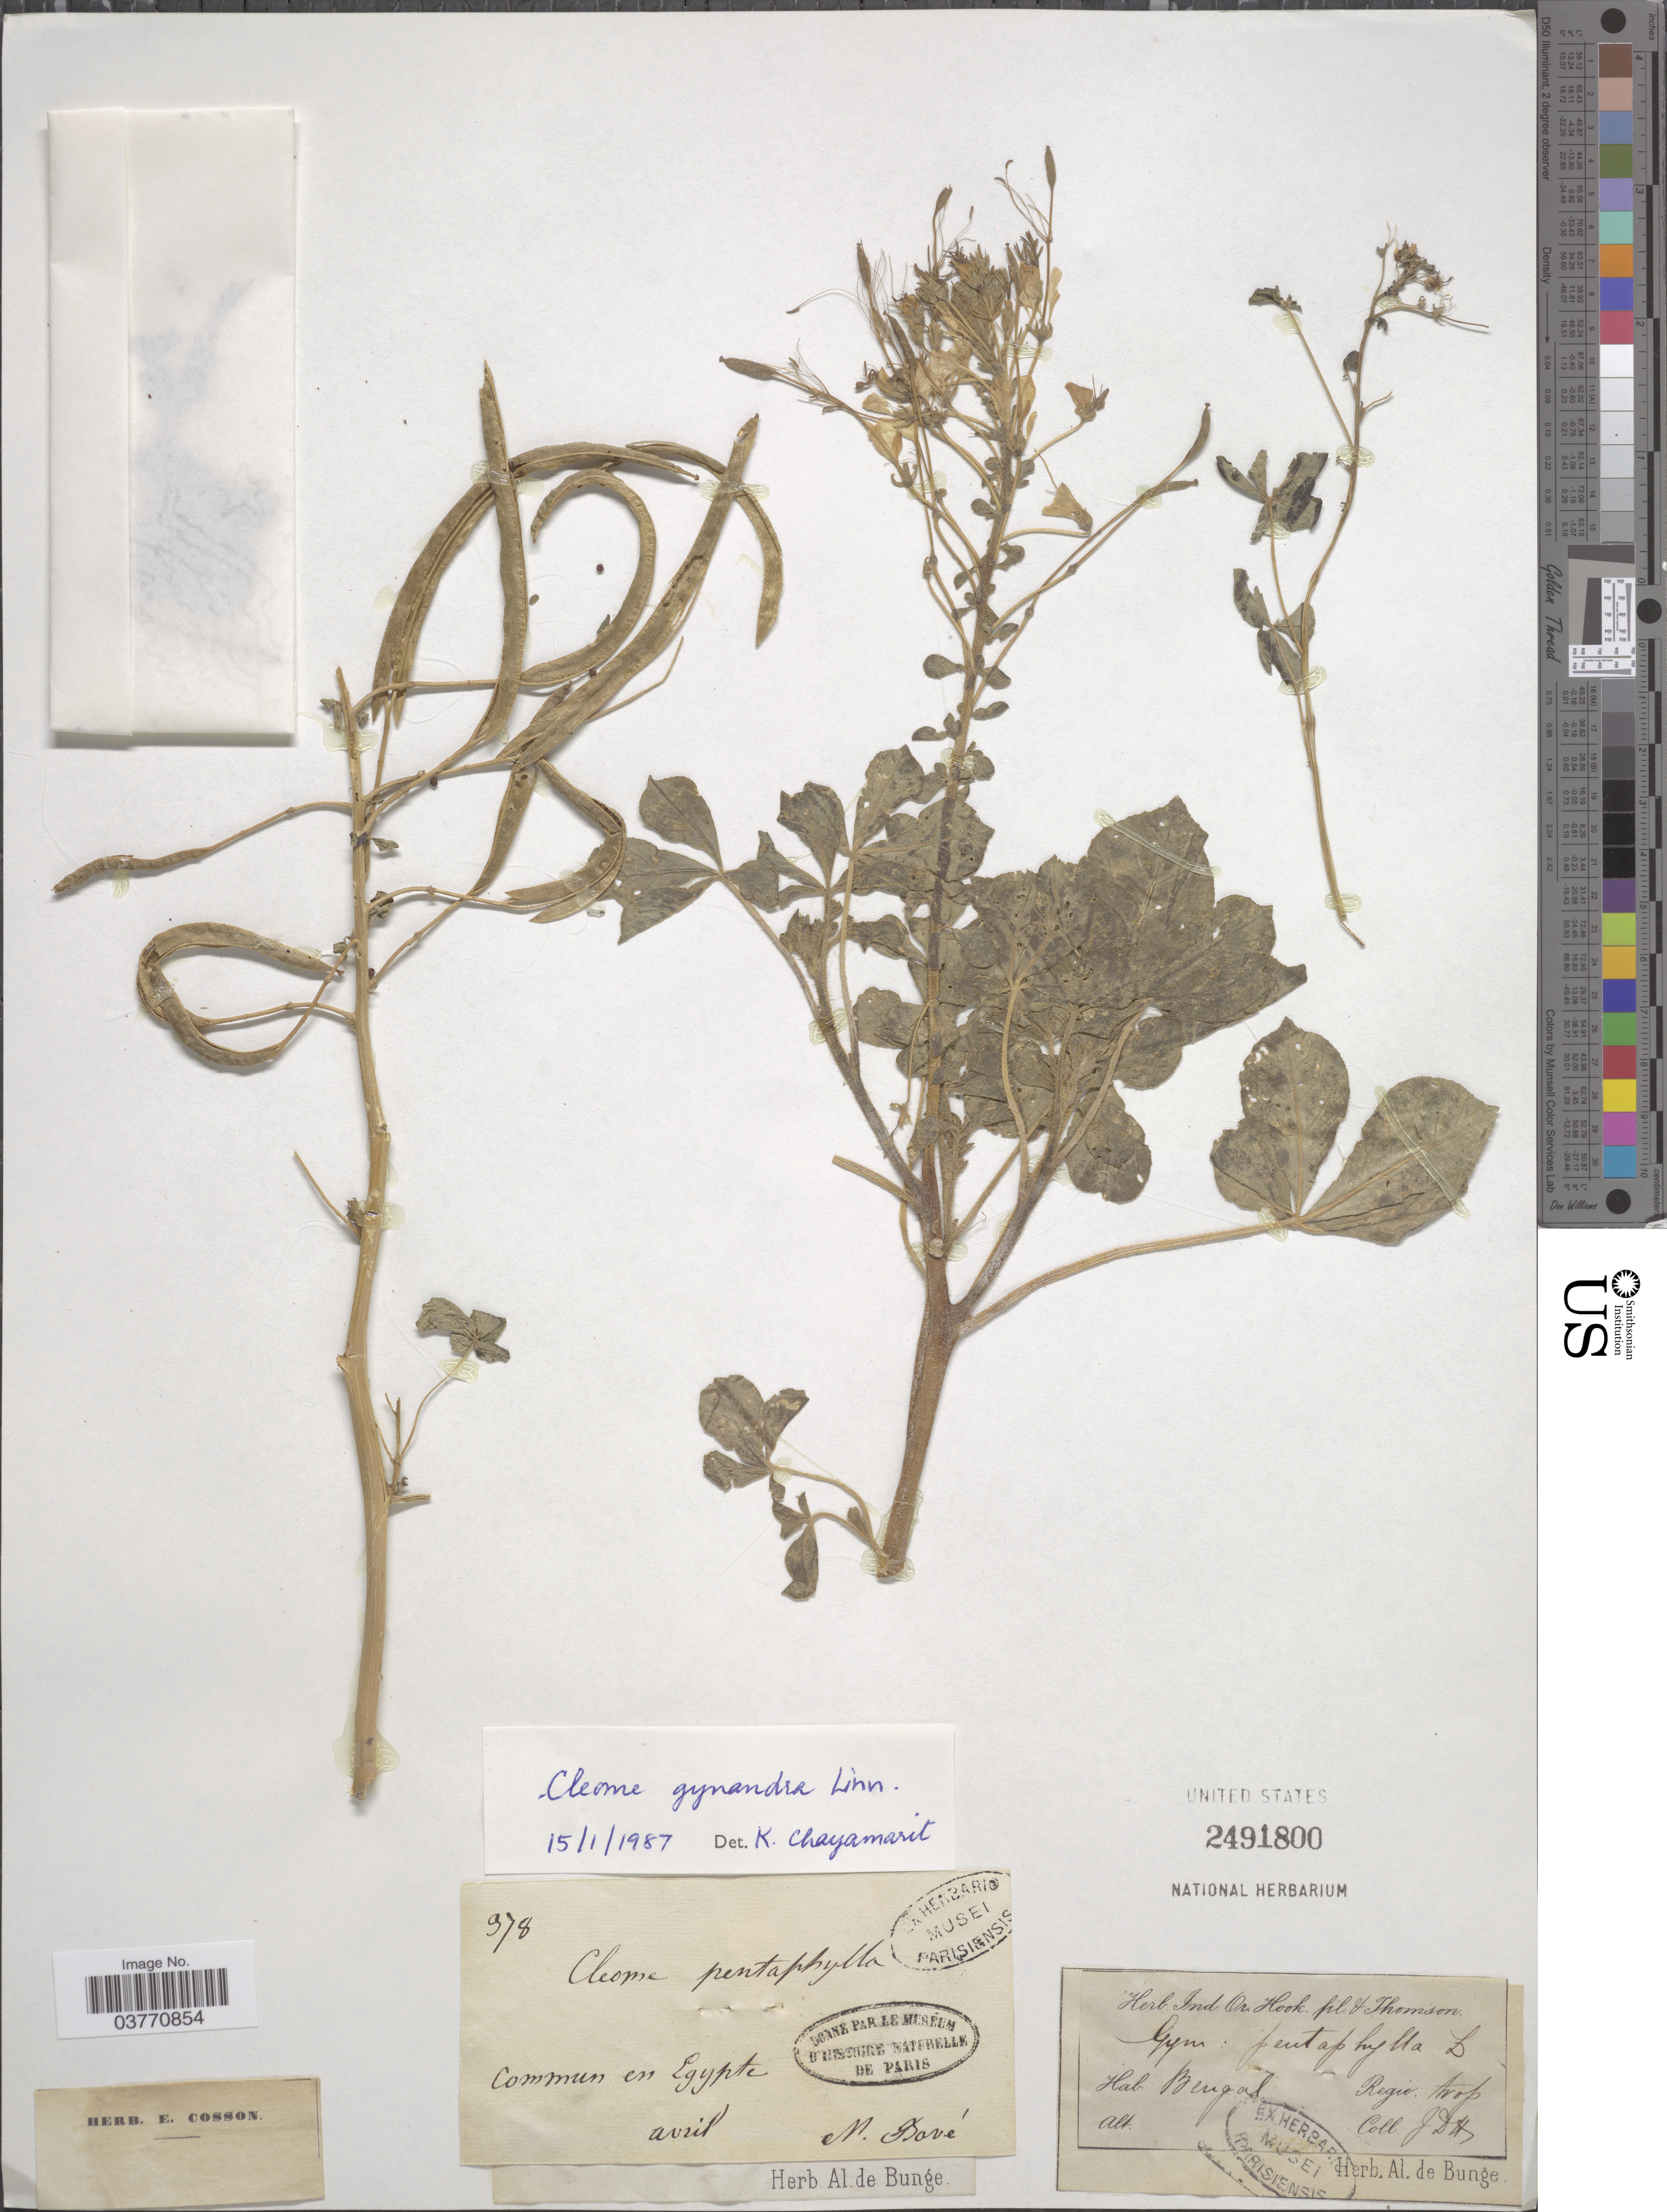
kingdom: Plantae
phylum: Tracheophyta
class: Magnoliopsida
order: Brassicales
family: Cleomaceae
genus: Gynandropsis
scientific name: Gynandropsis gynandra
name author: (L.) Briq.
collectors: J. D. Hooker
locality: Bengal. Regio: trop.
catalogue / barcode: US 2491800-2